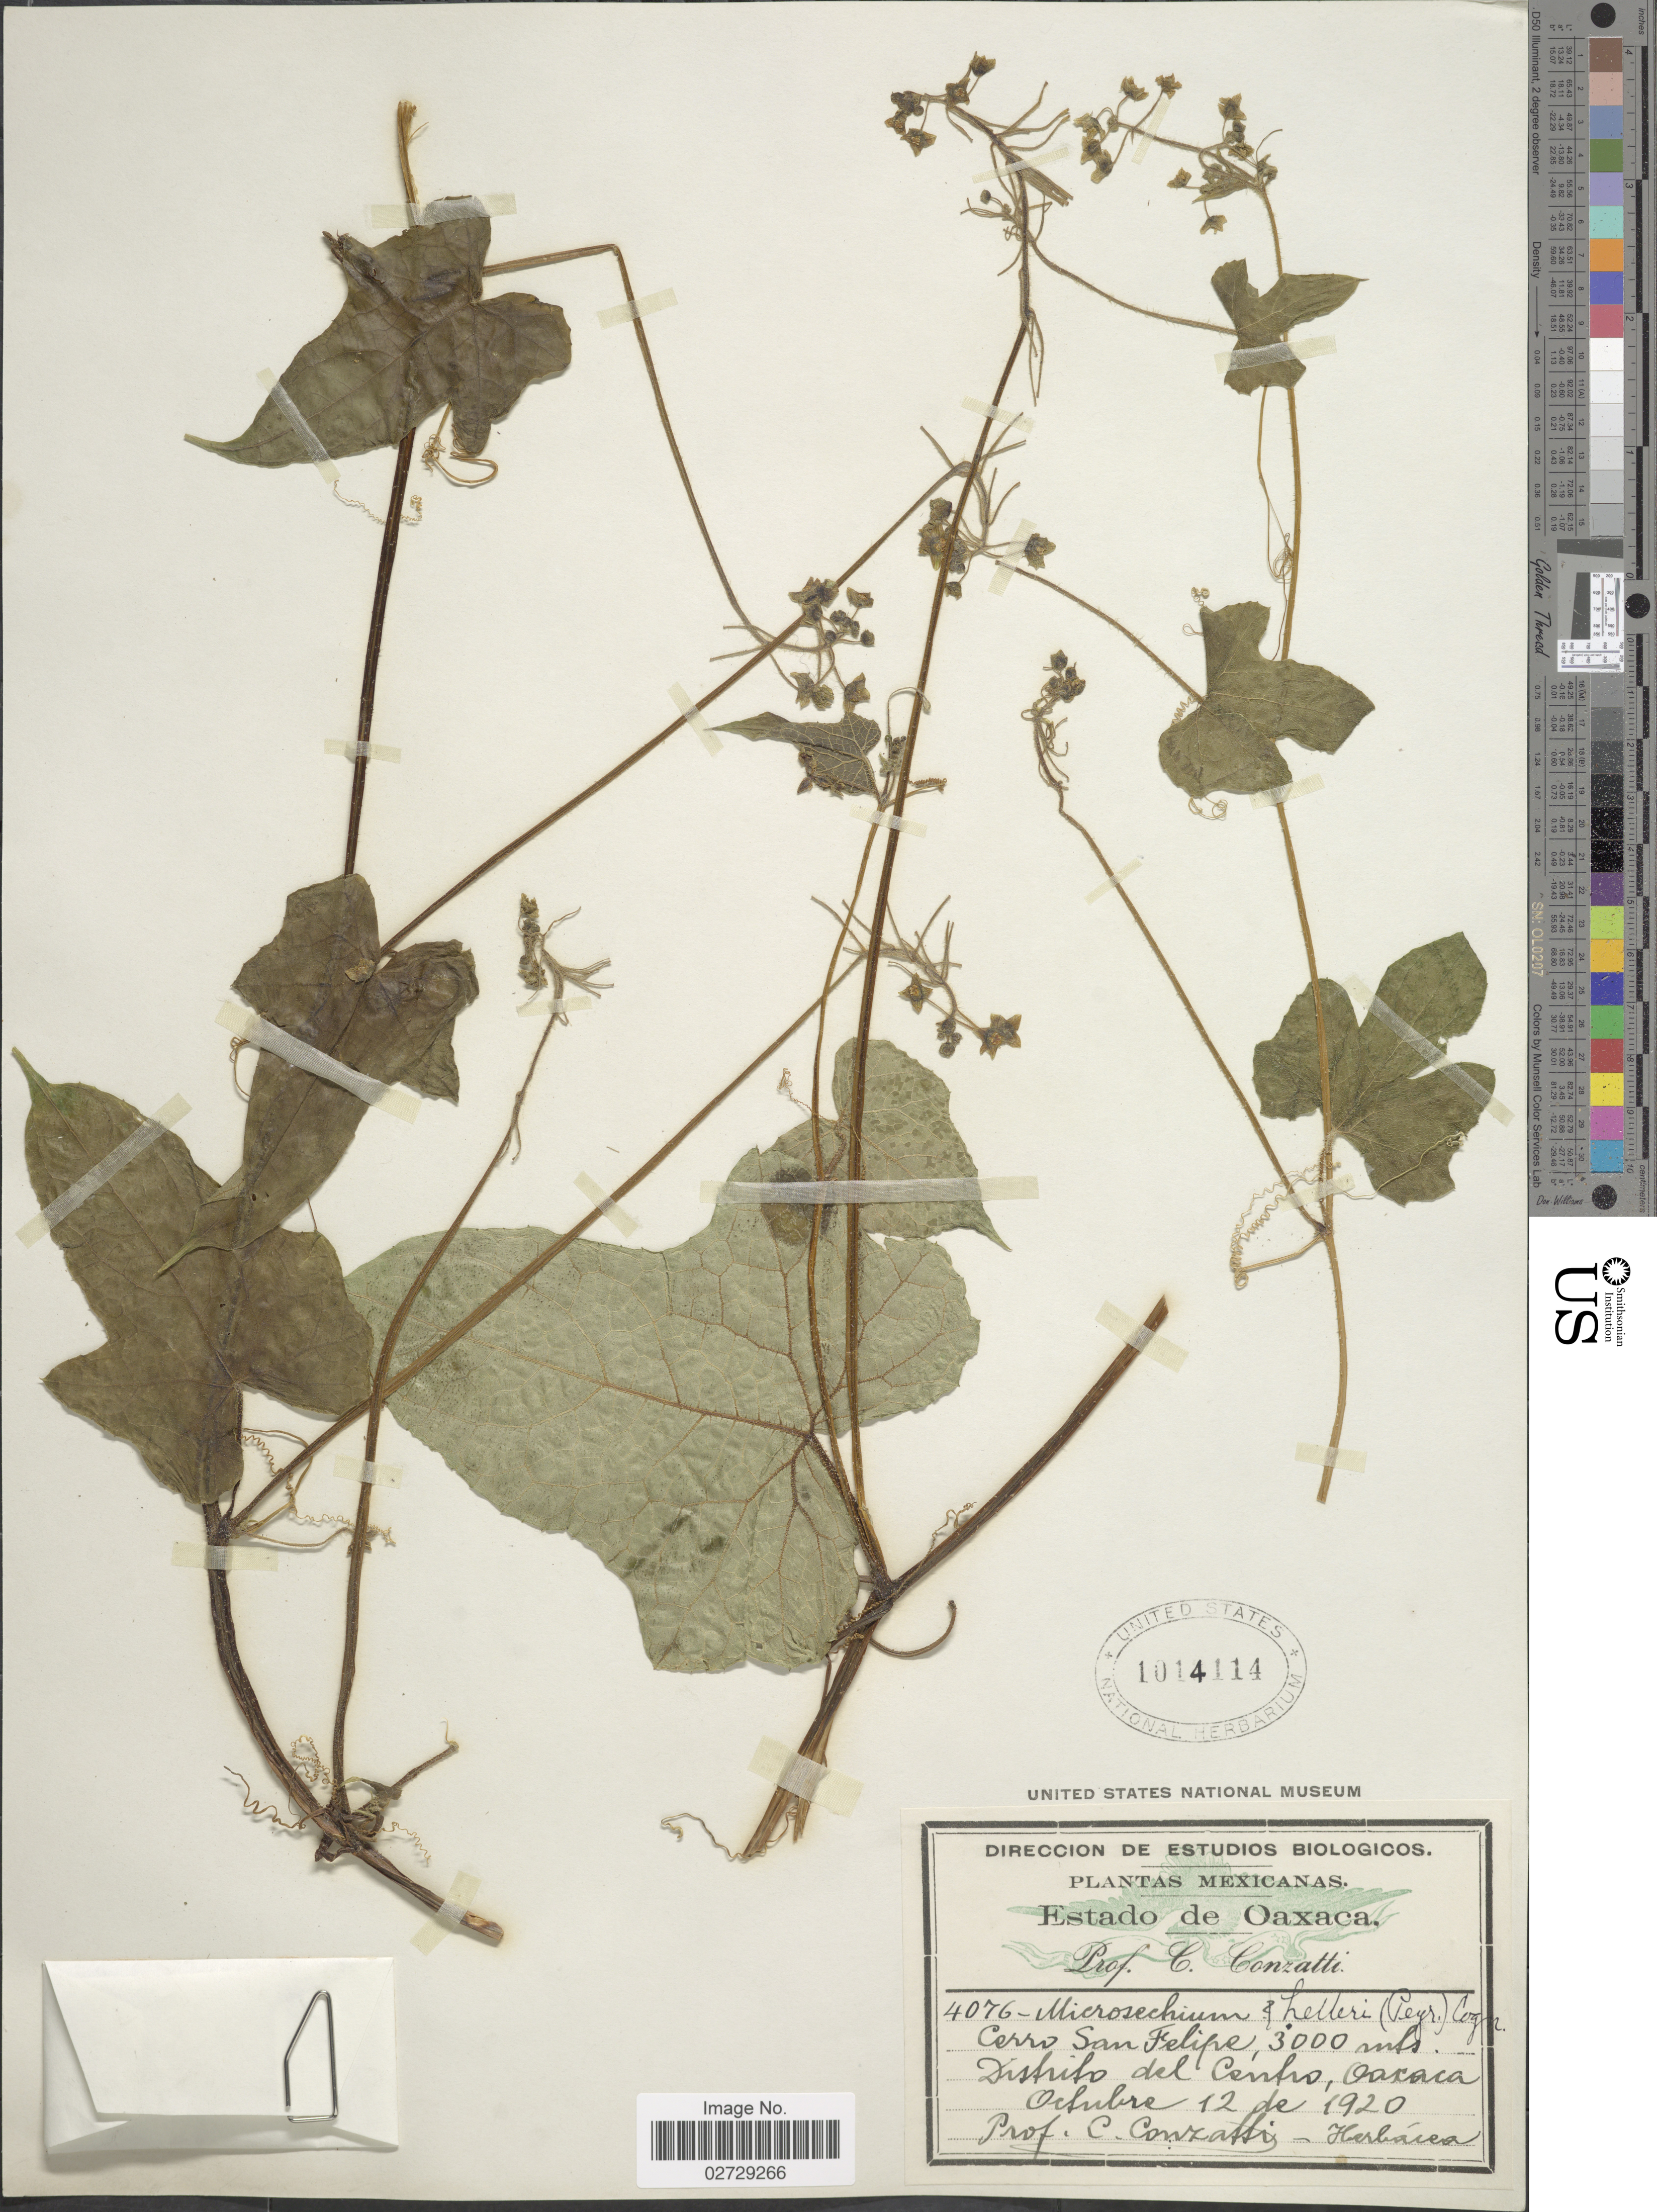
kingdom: Plantae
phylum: Tracheophyta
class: Magnoliopsida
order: Cucurbitales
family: Cucurbitaceae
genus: Microsechium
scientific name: Microsechium helleri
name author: (Peyr.) Cogn.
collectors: C. Conzatti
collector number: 4076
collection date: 1920-10-12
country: Mexico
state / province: Oaxaca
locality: Cerro San Felipe. Distrito del Centro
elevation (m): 3000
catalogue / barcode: US 1014114